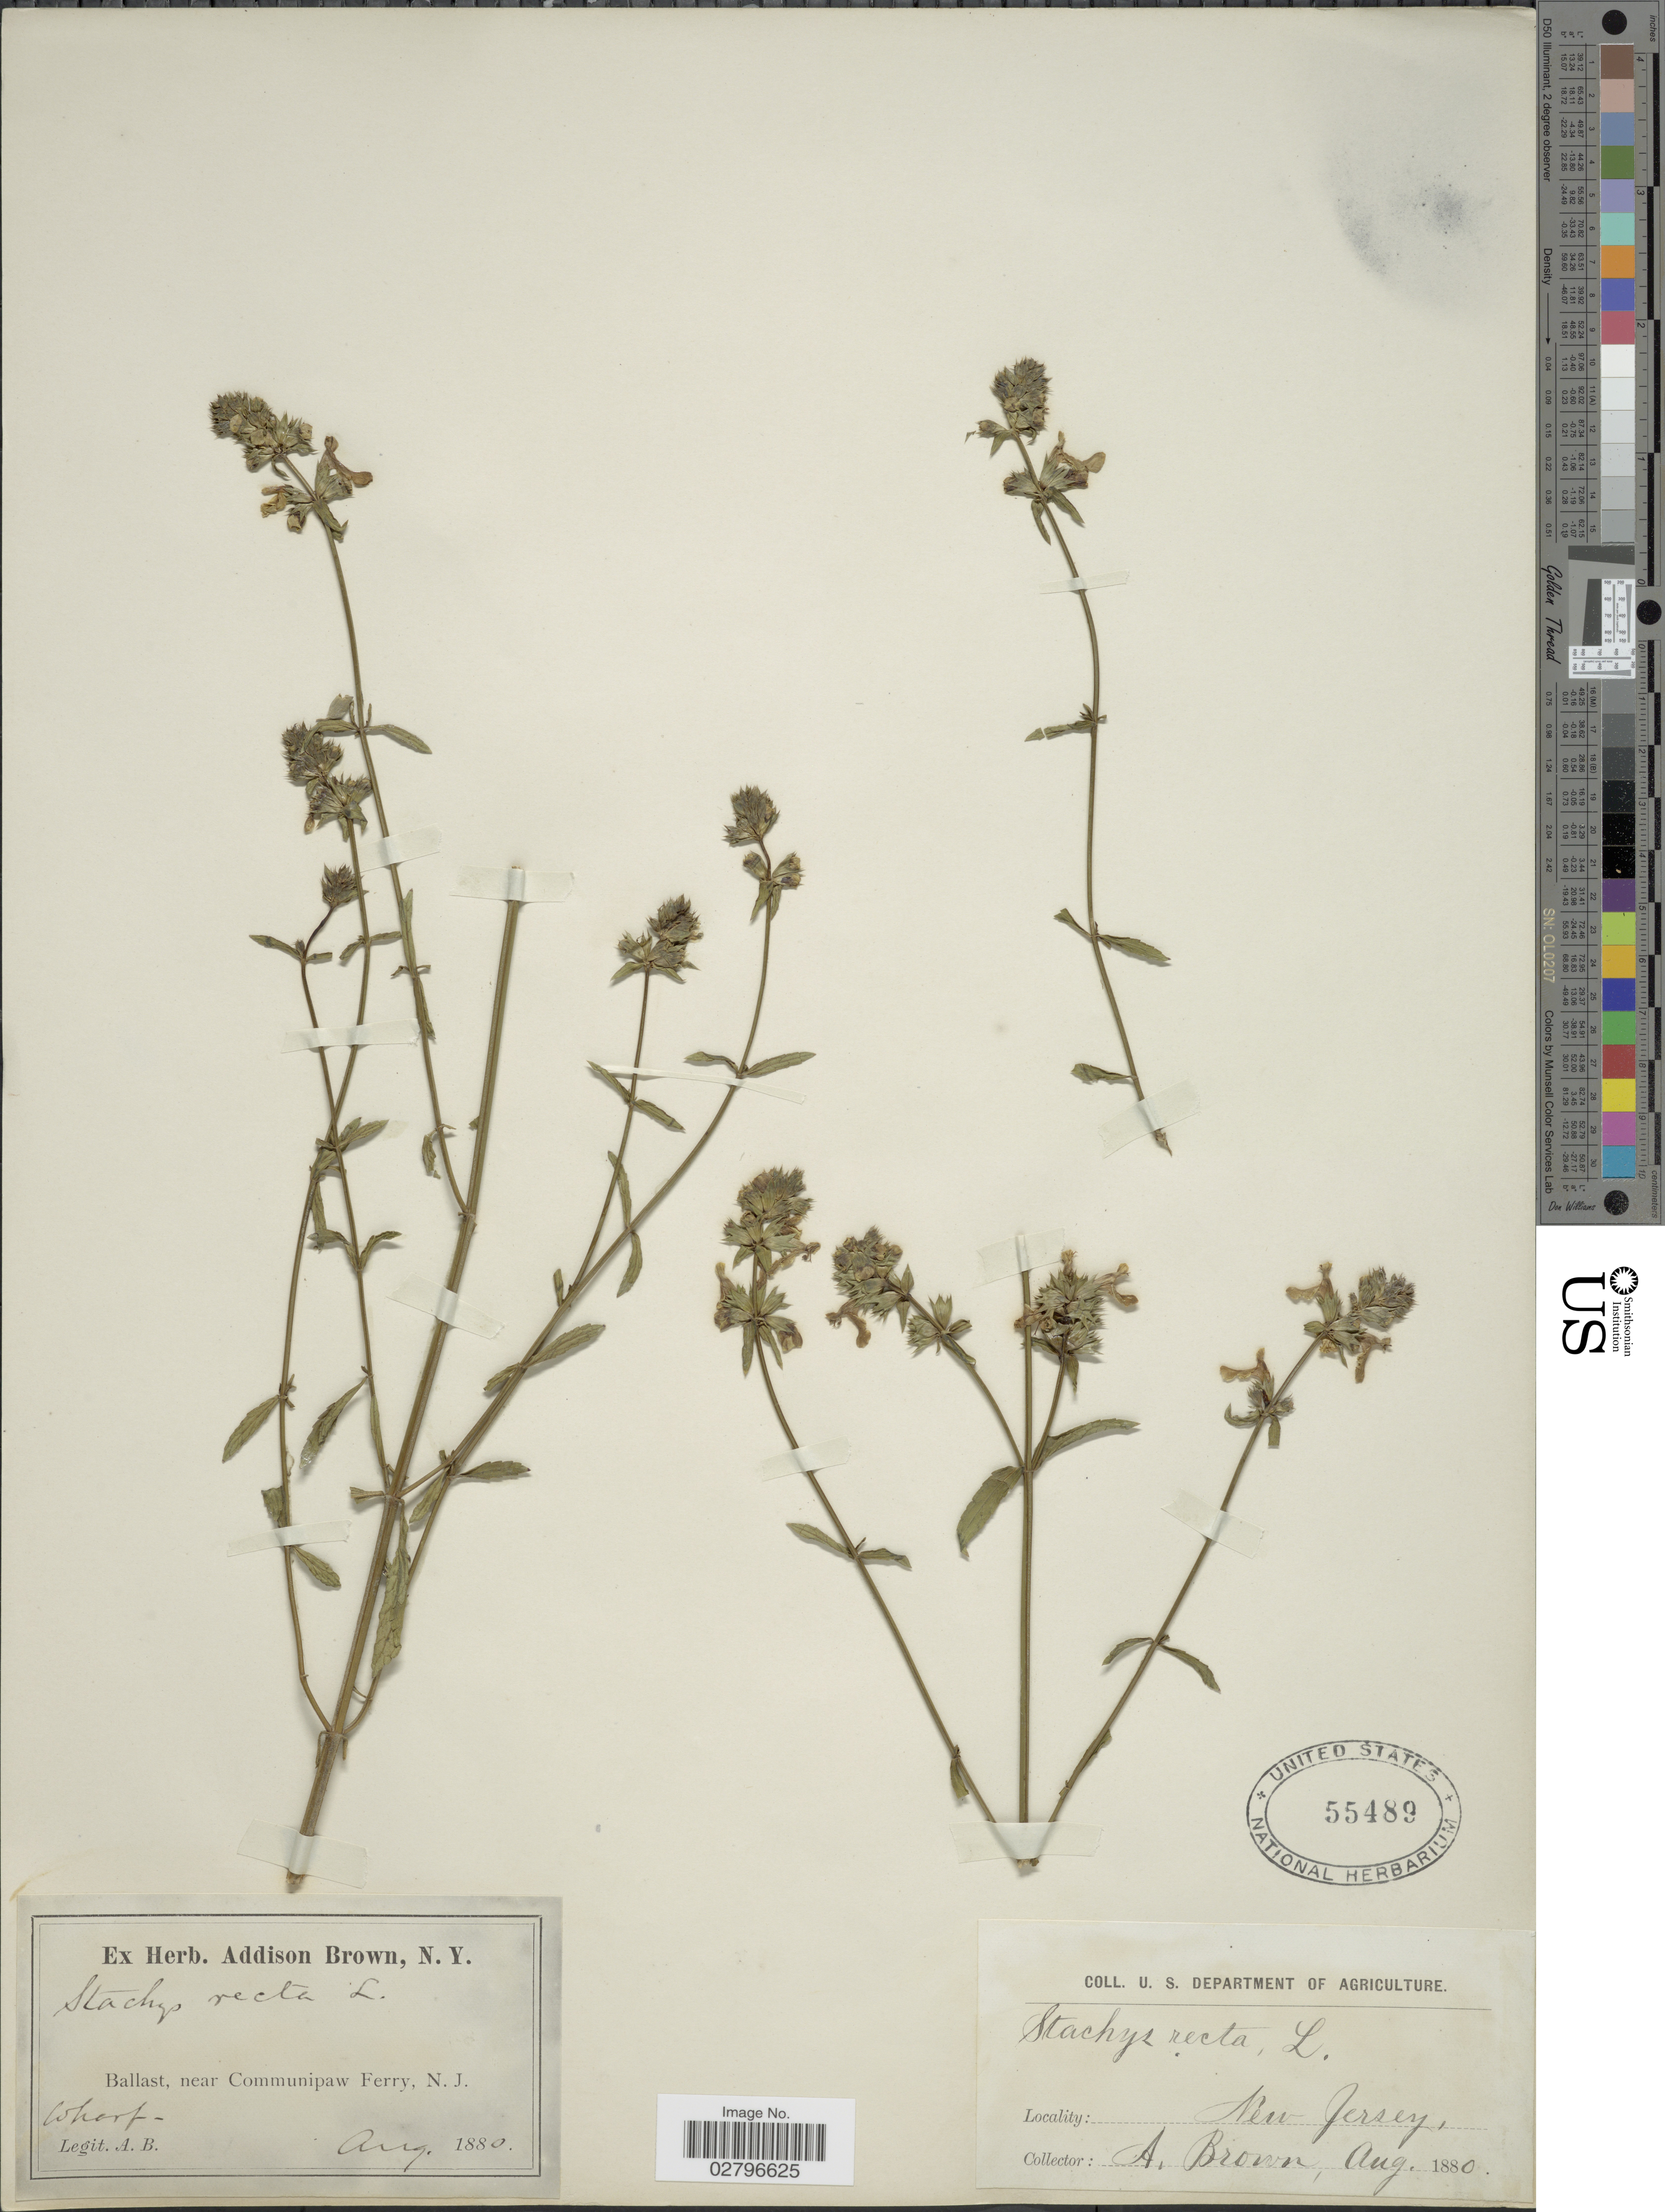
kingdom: Plantae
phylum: Tracheophyta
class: Magnoliopsida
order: Lamiales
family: Lamiaceae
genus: Stachys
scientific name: Stachys recta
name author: L.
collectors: A. Brown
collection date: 1880-08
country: United States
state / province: New Jersey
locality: Ballast, near Communipaw Ferry.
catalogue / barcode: US 55489